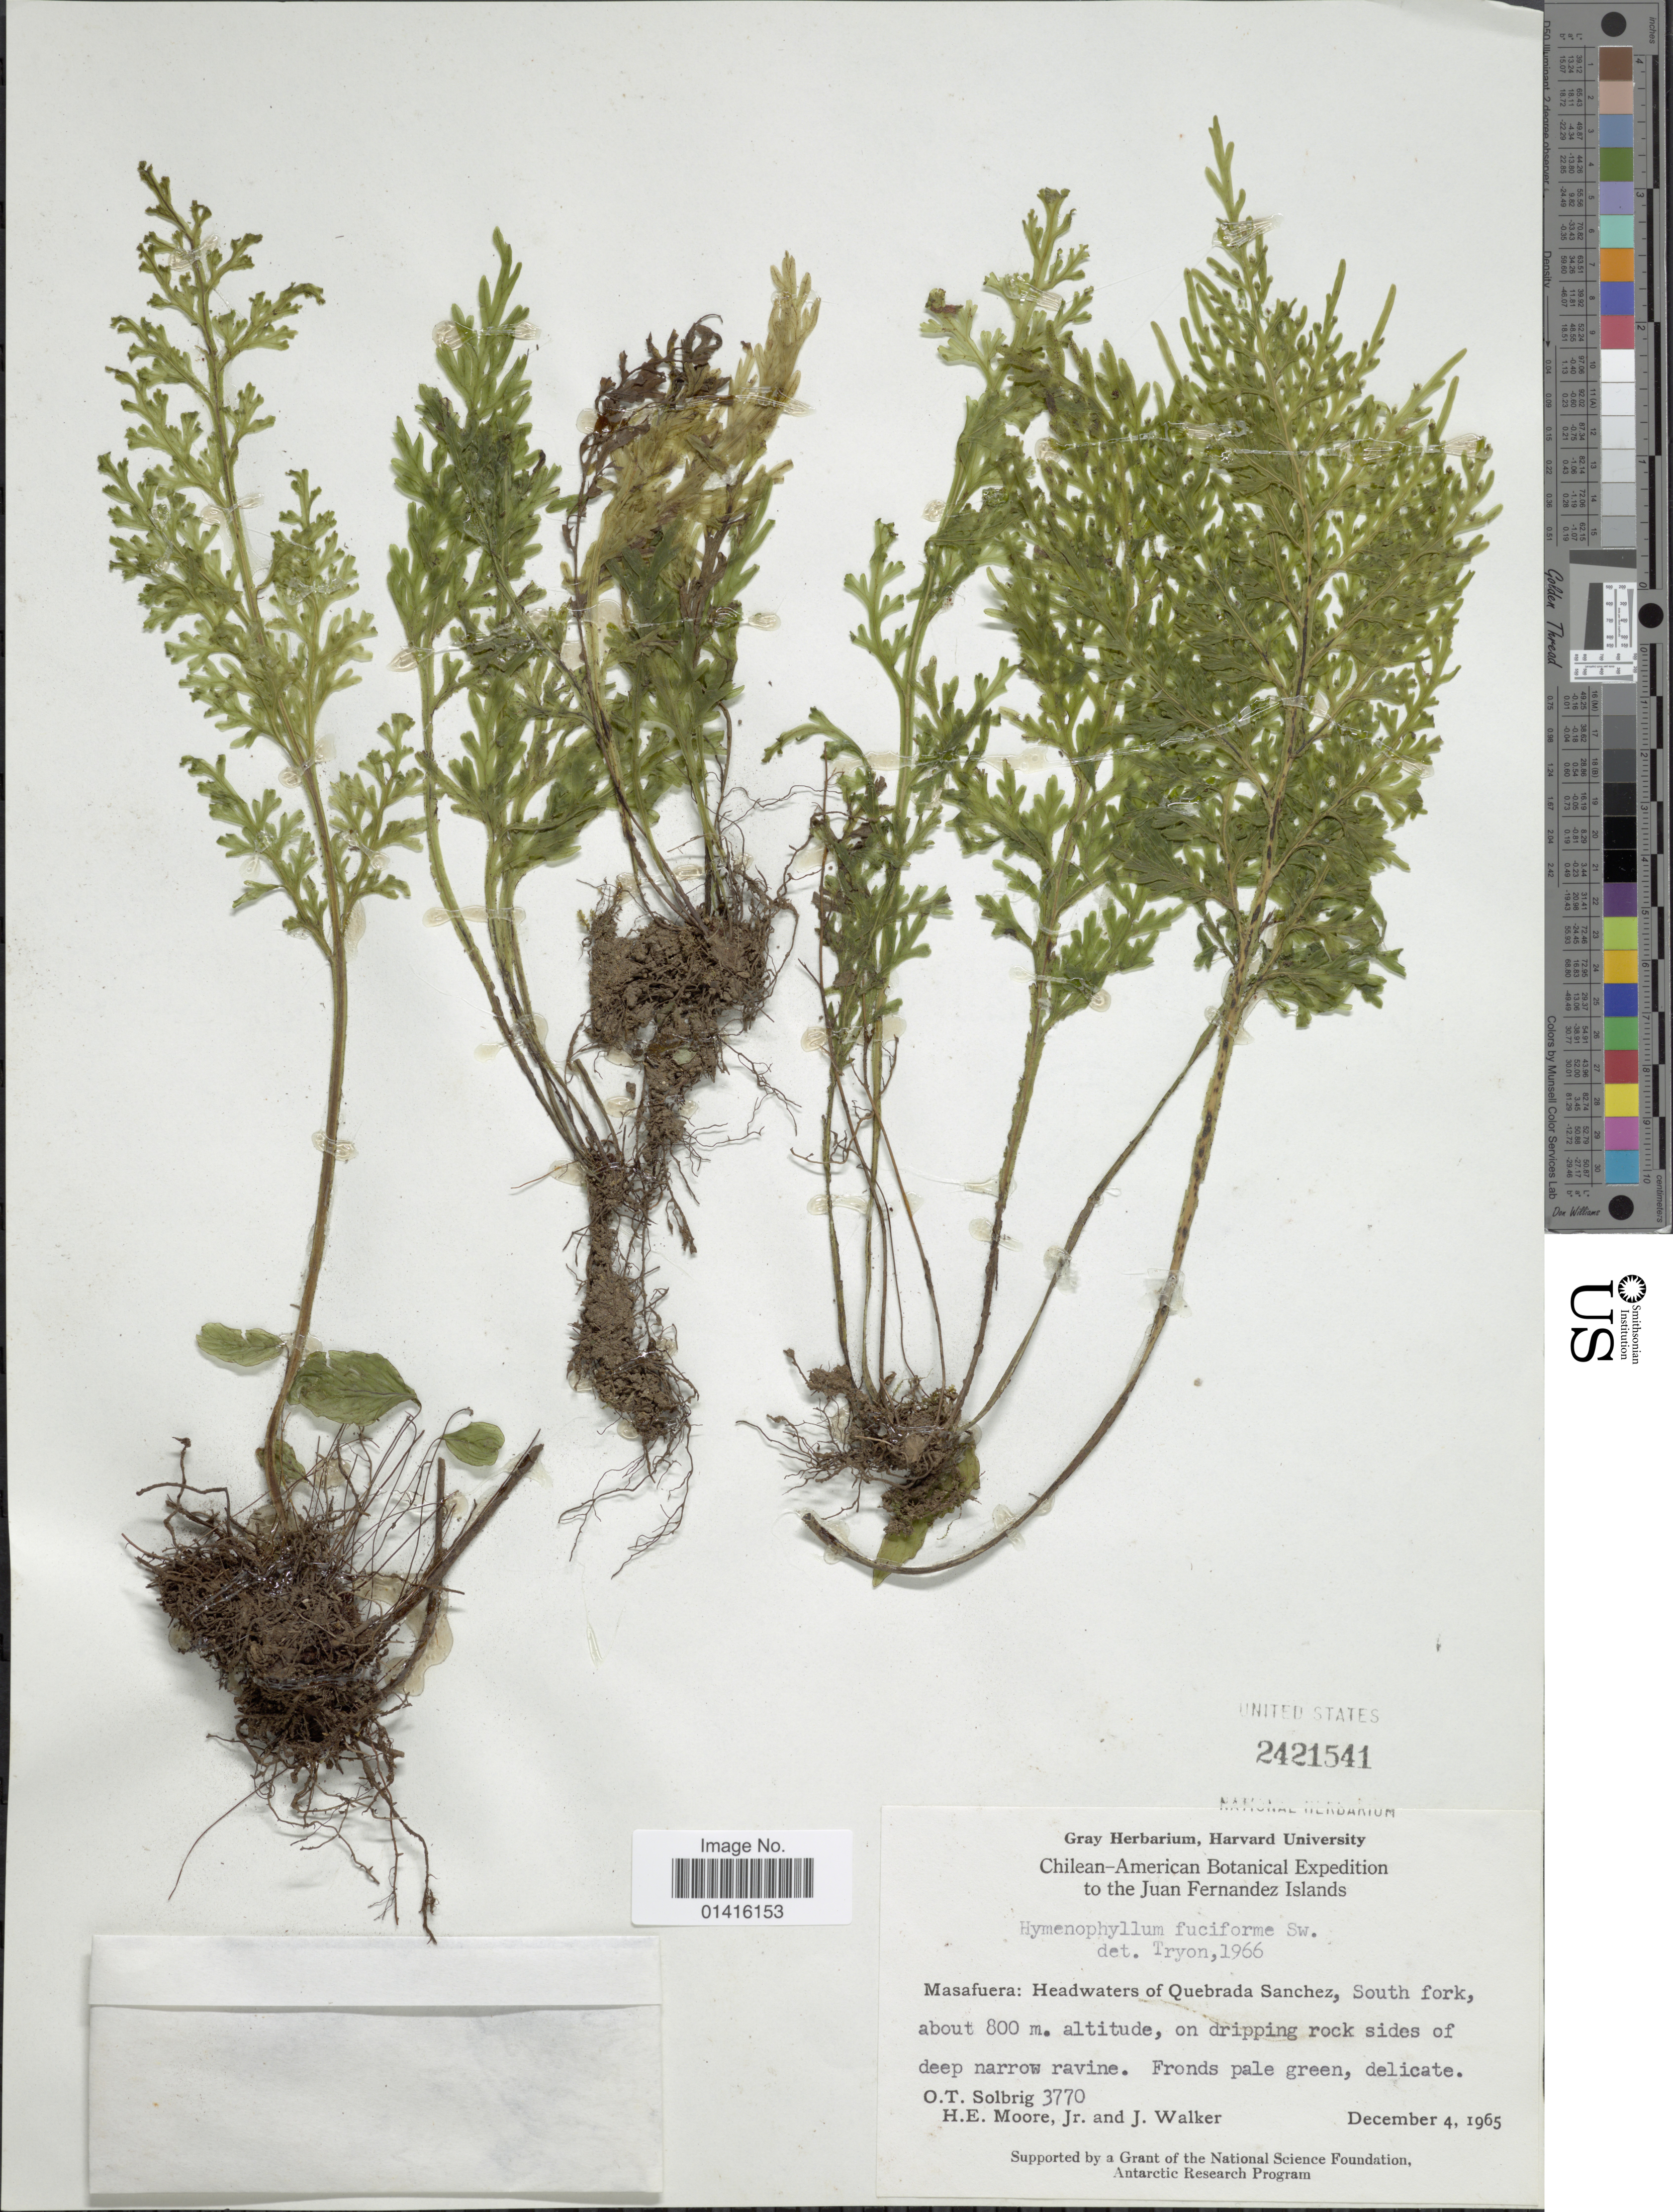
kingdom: Plantae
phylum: Tracheophyta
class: Polypodiopsida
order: Hymenophyllales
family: Hymenophyllaceae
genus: Hymenophyllum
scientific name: Hymenophyllum fuciforme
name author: Sw.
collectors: O. T. Solbrig, H. Moore & J. Walker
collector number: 3770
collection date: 1965-12-04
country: Chile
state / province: Valparaíso (V)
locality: Masafuera: Headwaters of Quebrada Sanchez, South fork, on dripping rock sides of deep narrow ravine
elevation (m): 800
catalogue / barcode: US 2421541